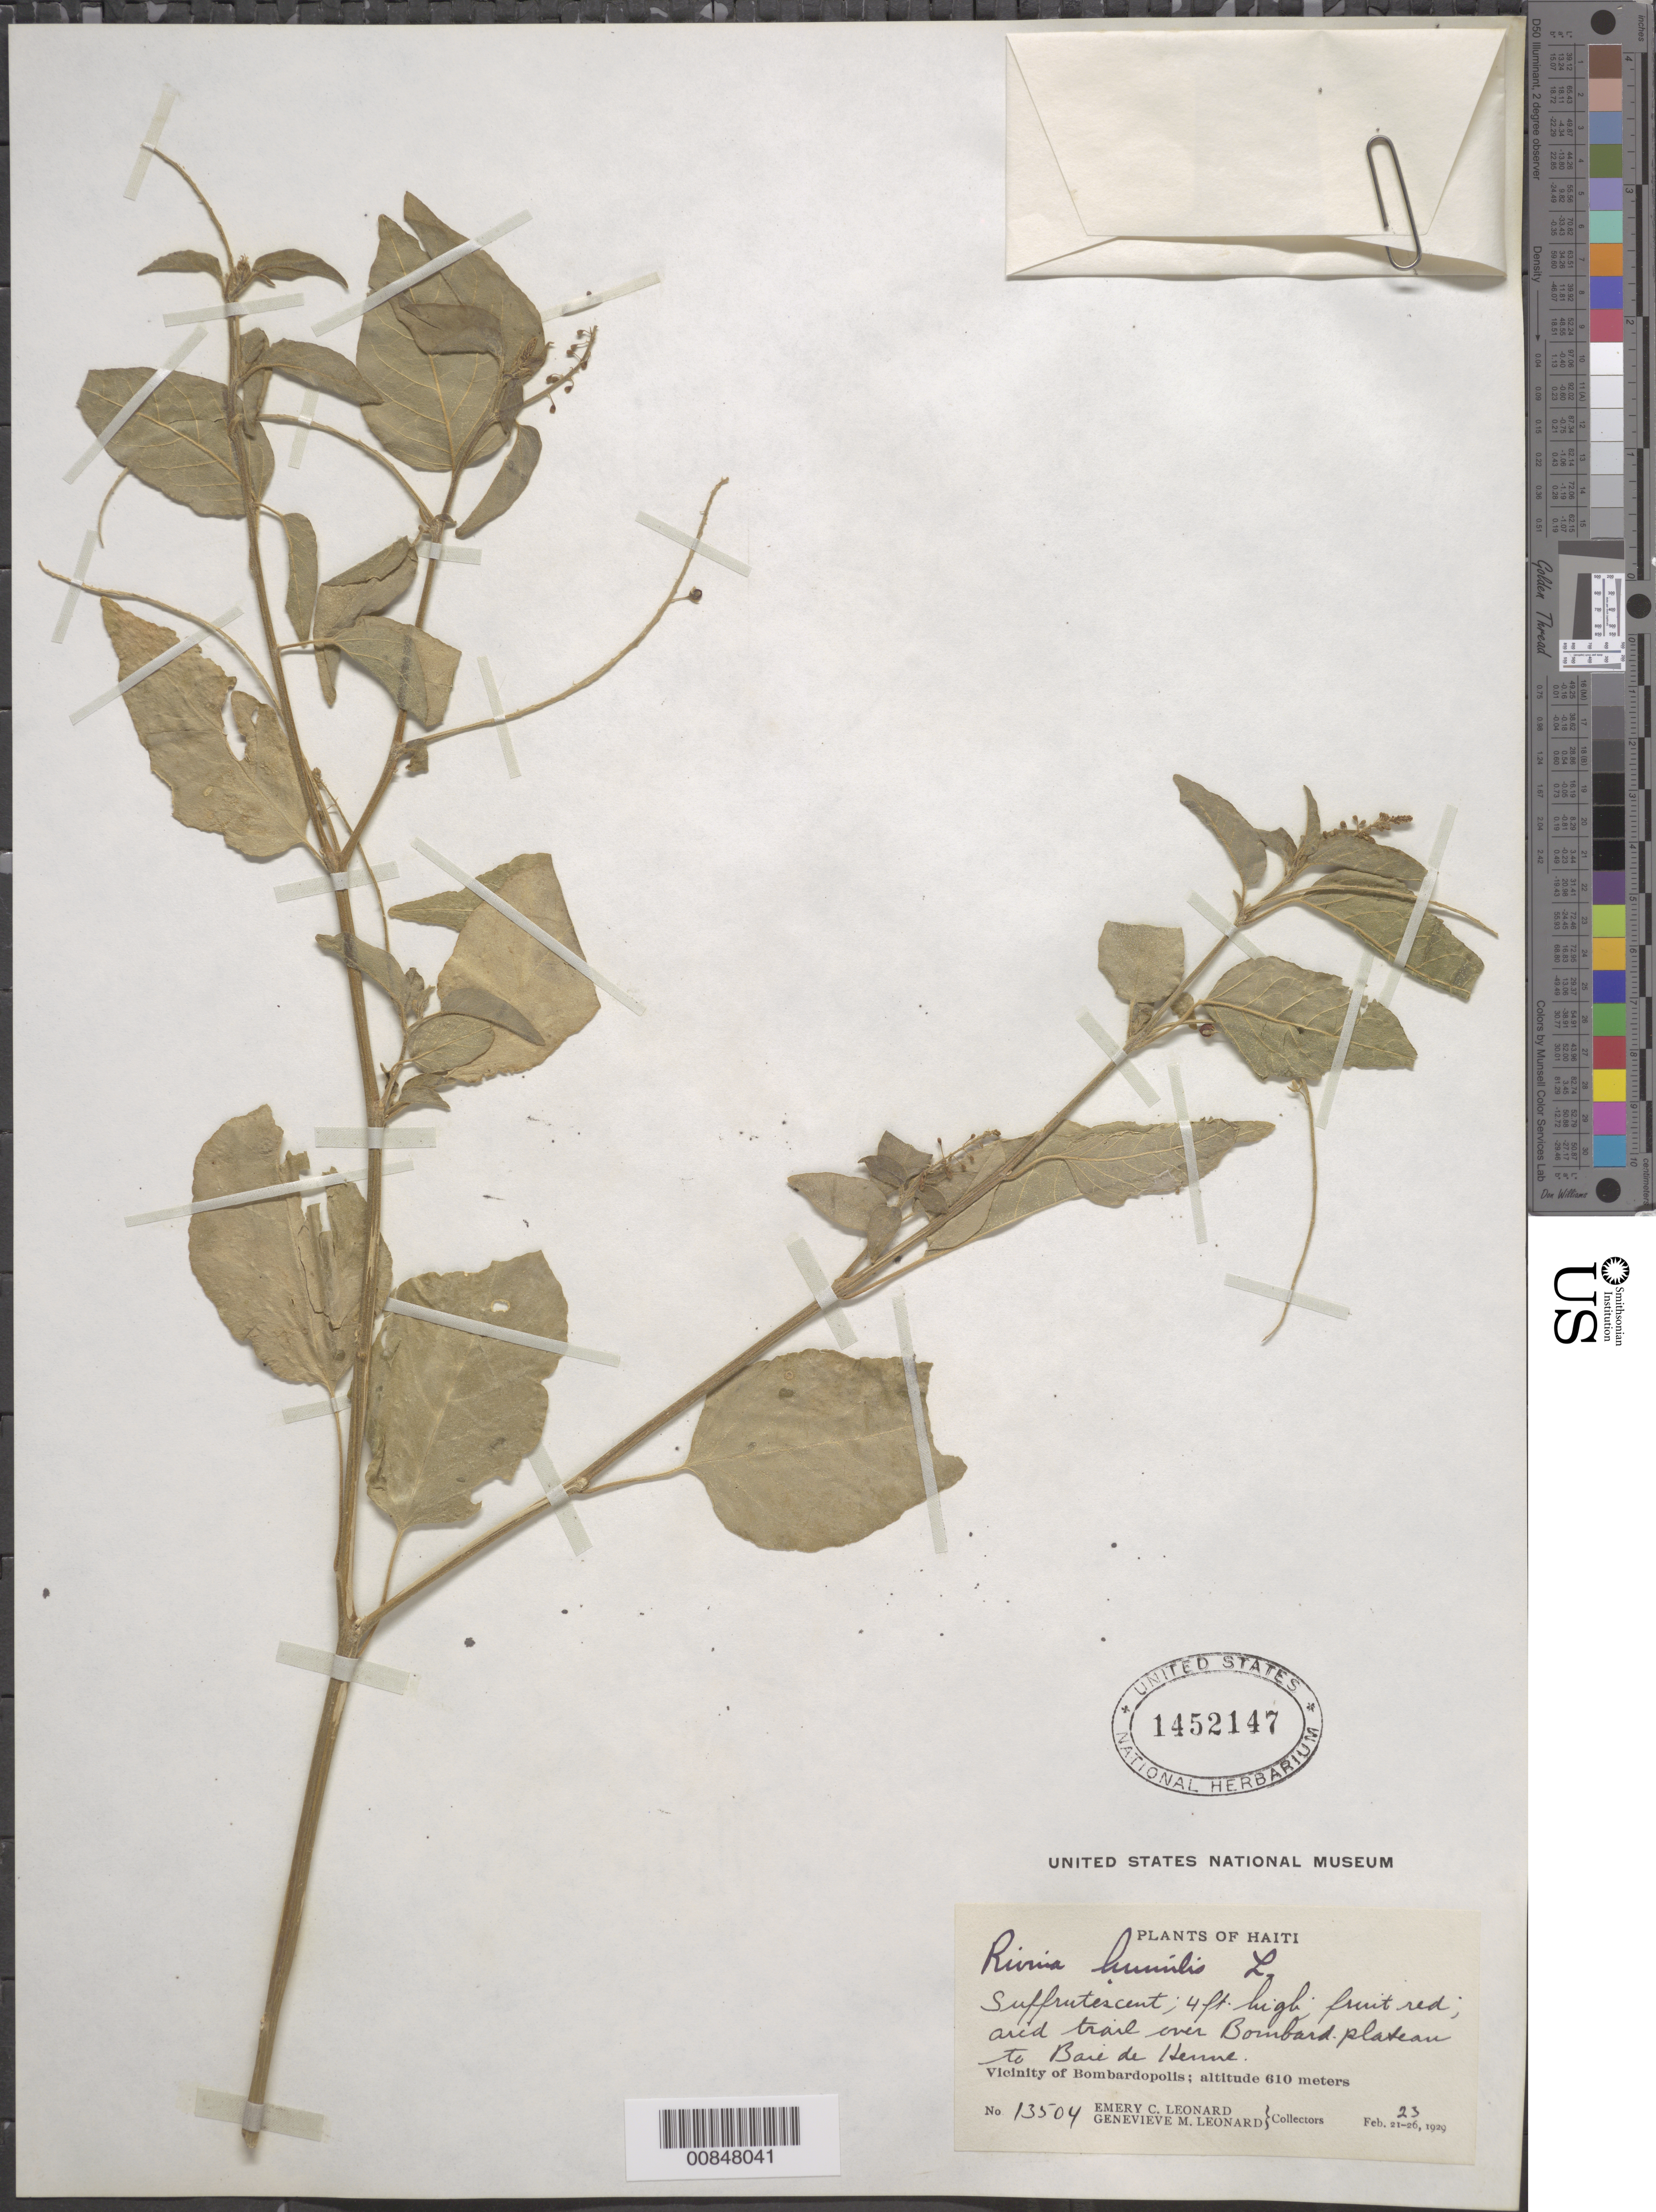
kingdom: Plantae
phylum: Tracheophyta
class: Magnoliopsida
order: Caryophyllales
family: Phytolaccaceae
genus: Rivina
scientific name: Rivina humilis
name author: L.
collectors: E. C. Leonard & G. M. Leonard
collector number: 13504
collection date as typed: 23 Feb 1929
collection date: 1929-02-23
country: Haiti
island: Hispaniola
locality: Vicinity of Bombardopolis. Arid trail over Bombard plateau to Baie de Henne .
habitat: Arid trail.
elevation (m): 610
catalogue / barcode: US 1452147